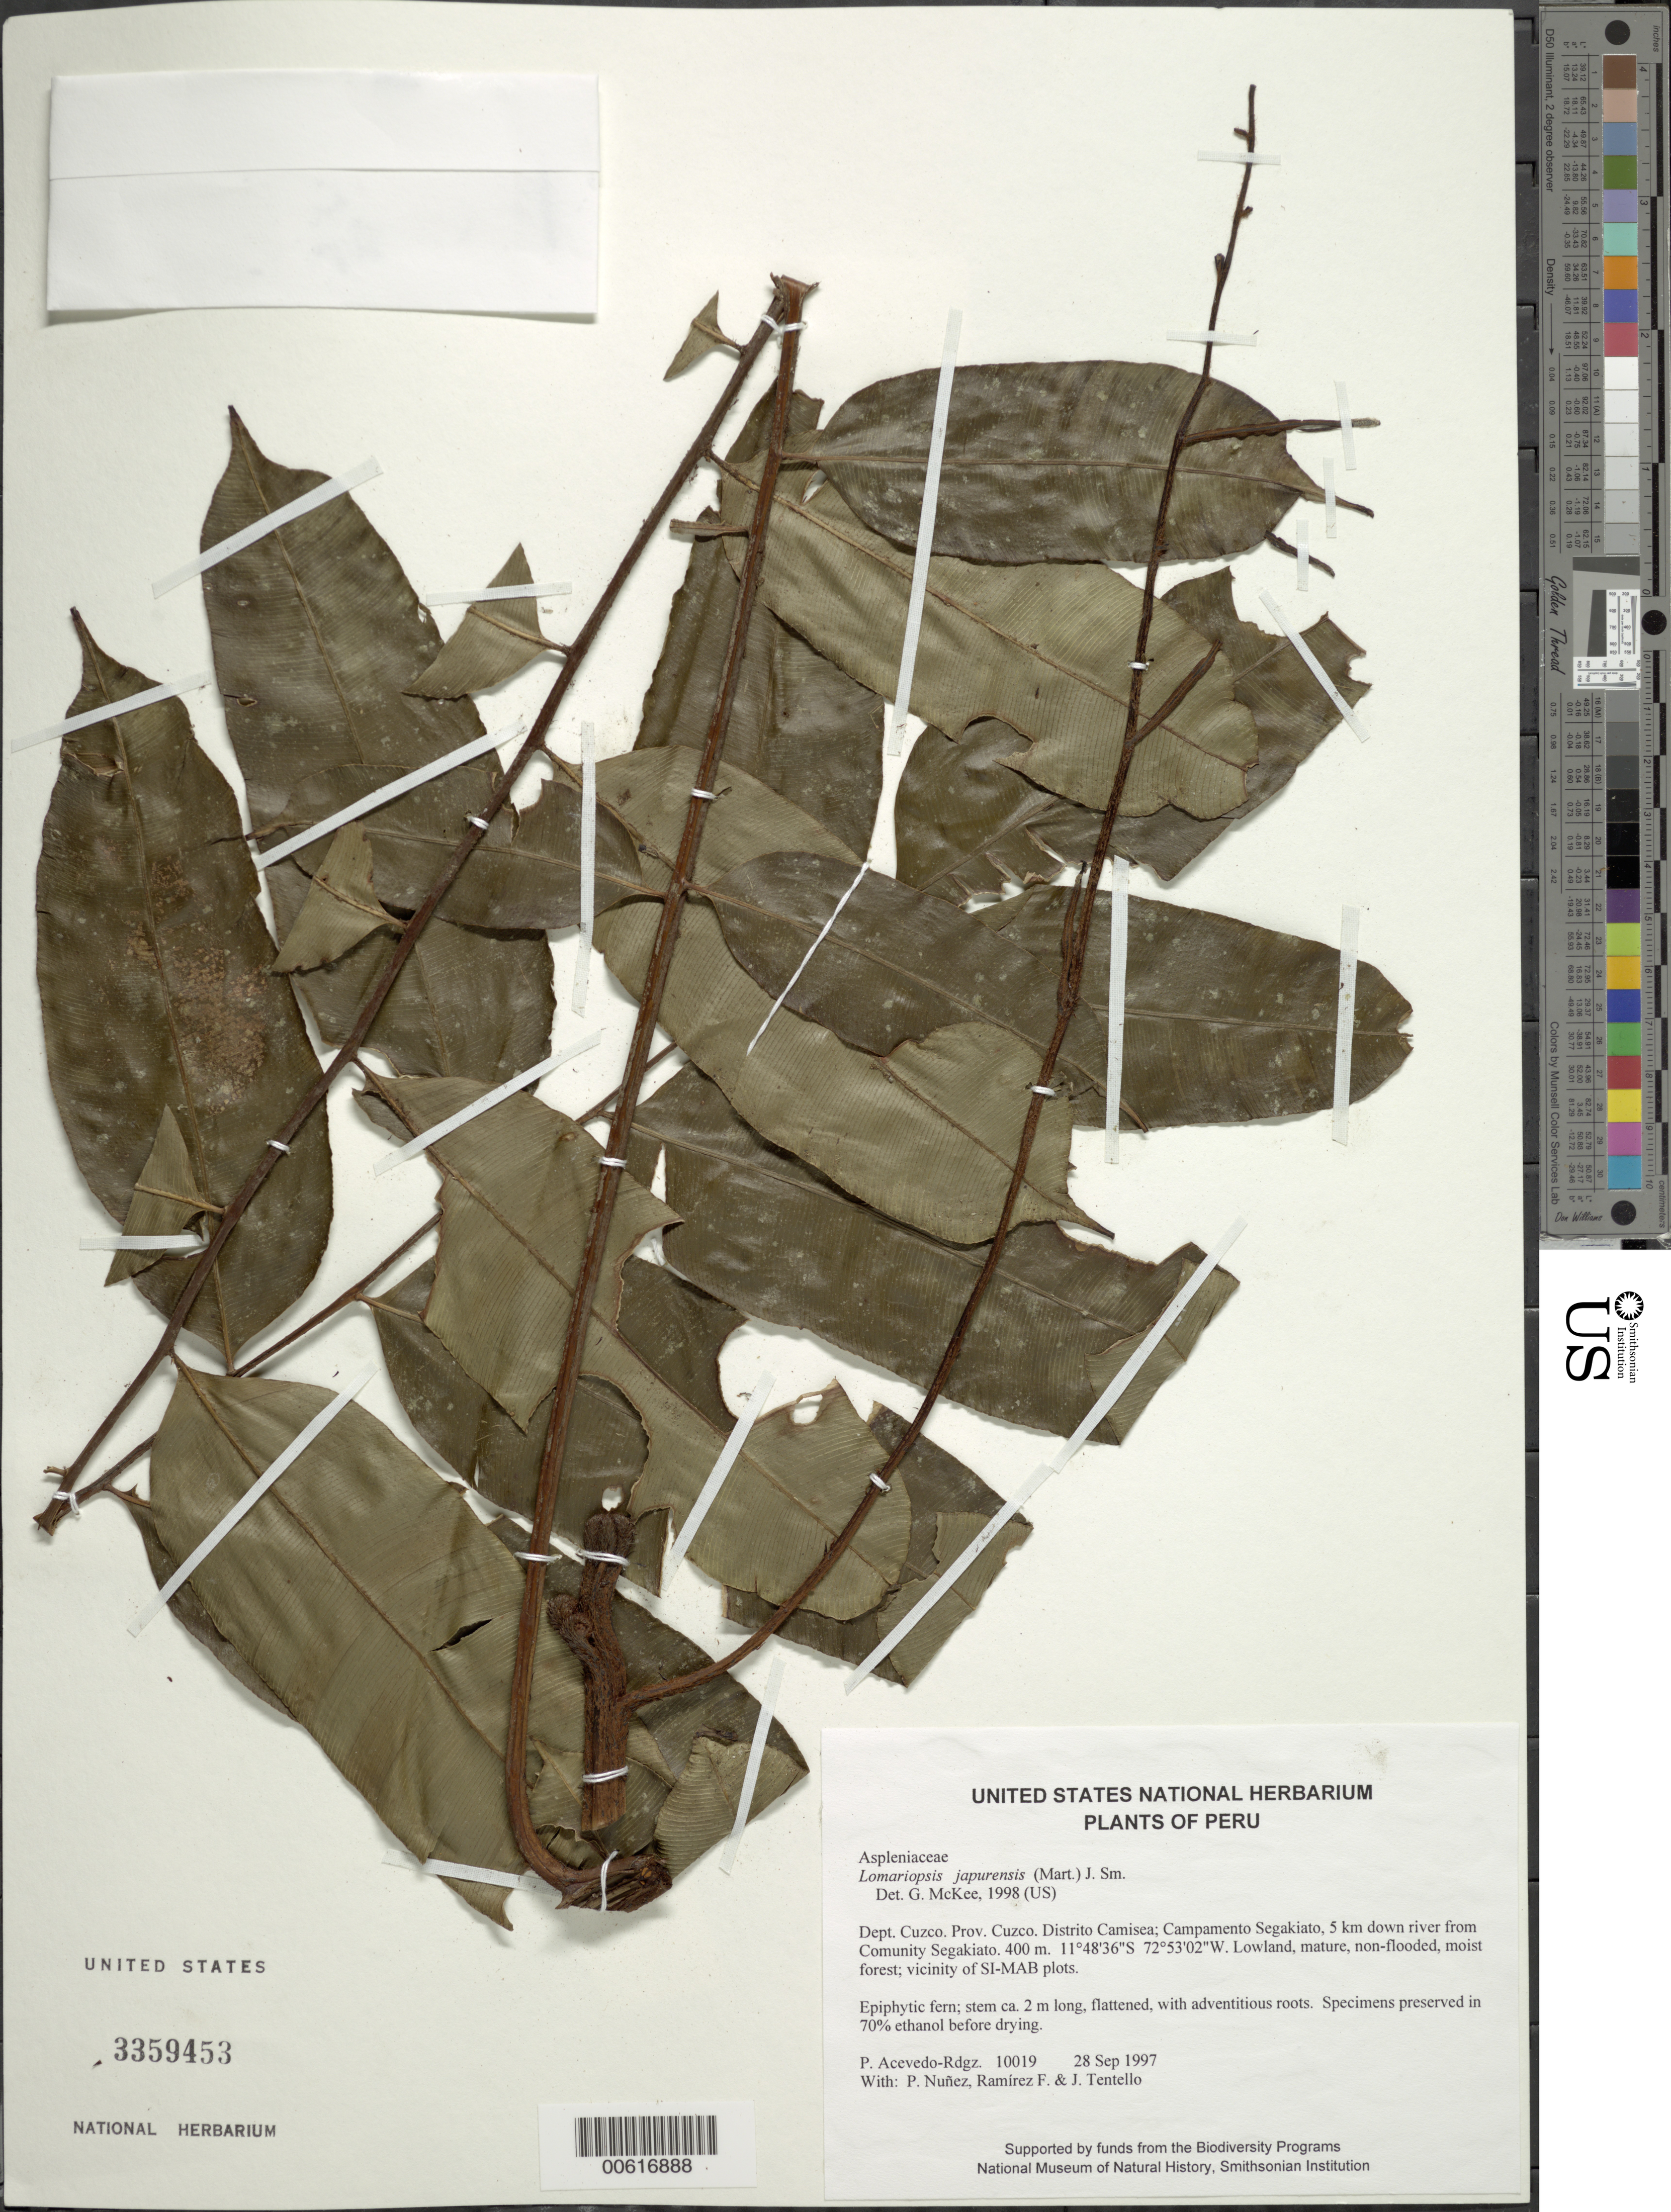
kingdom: Plantae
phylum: Tracheophyta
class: Polypodiopsida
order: Polypodiales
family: Lomariopsidaceae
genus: Lomariopsis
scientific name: Lomariopsis japurensis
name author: (Mart.) J. Sm.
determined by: McKee, G. S., (US), NMNH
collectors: P. Acevedo-Rodr., P. Nuñez V., F. Ramirez & J. Tentello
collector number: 10019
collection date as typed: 28 Sep 1997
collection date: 1997-09-28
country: Peru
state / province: Cusco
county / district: Cusco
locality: Distrito Camisea; Campamento Segakiato, 5 km down river from Comunity Segakiato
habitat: Lowland, mature, non-flooded, moist forest; vicinity of SI-MAB plots.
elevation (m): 400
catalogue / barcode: US 3359453